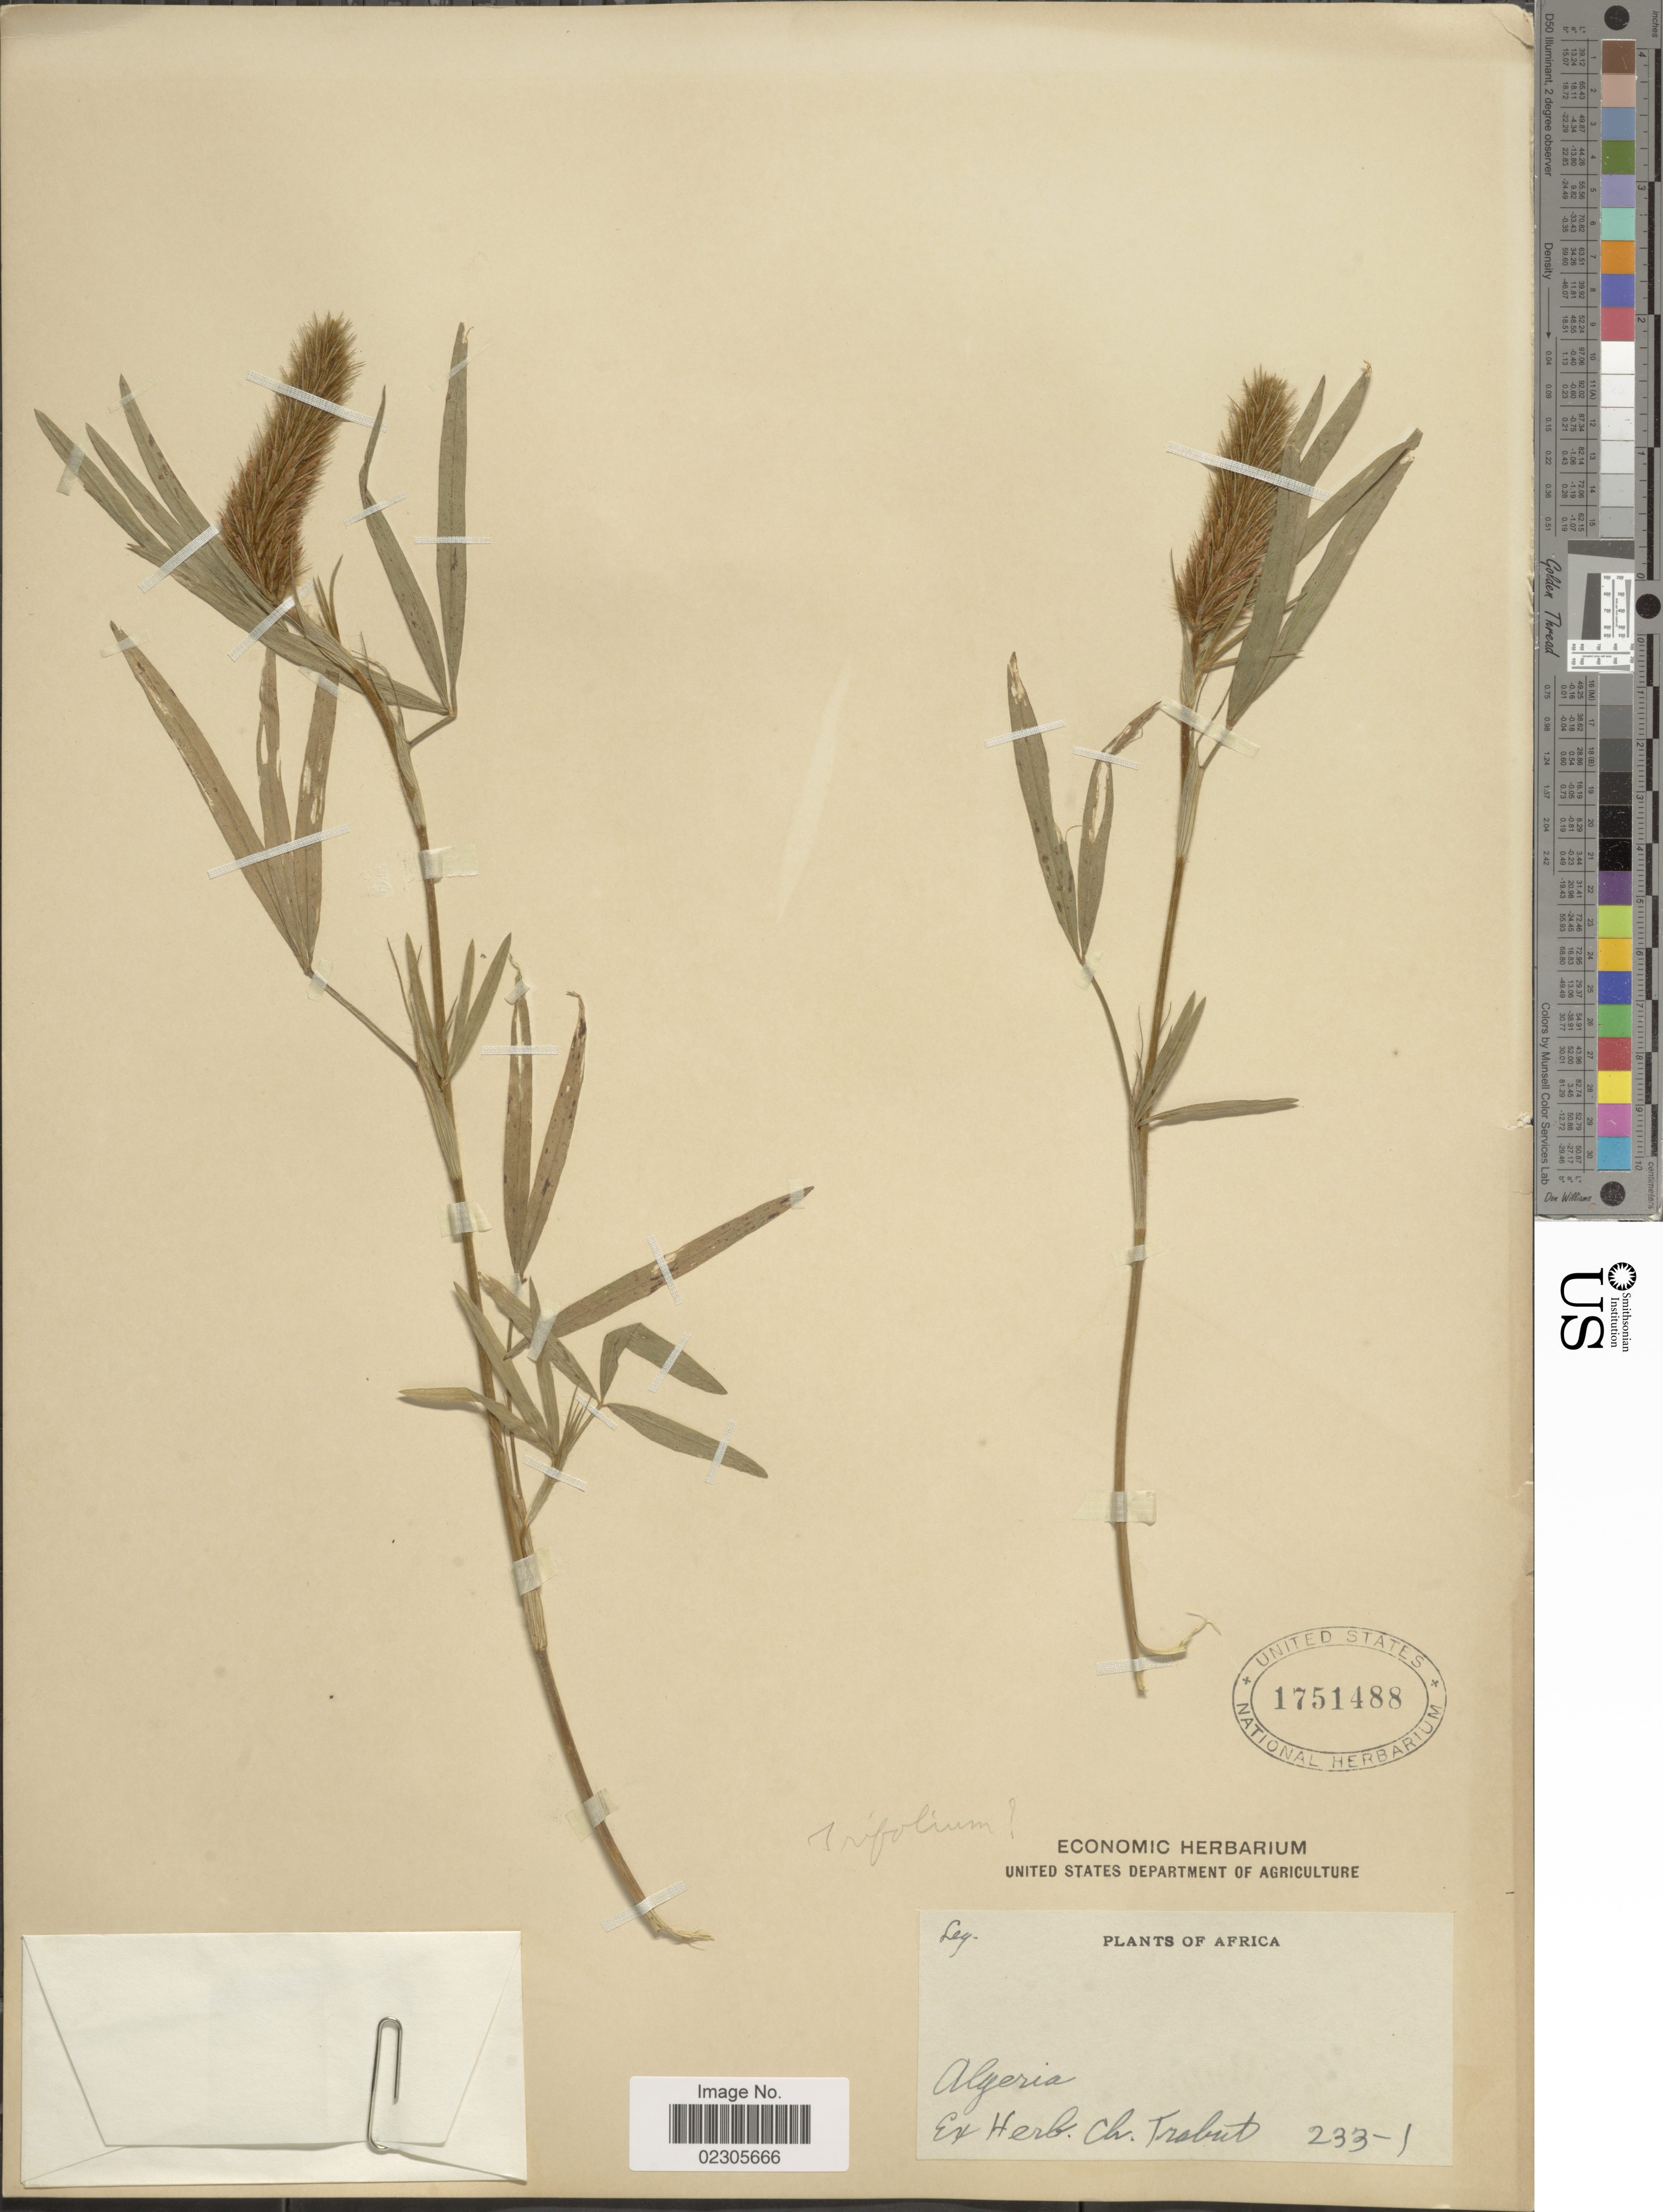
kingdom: Plantae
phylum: Tracheophyta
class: Magnoliopsida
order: Fabales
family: Fabaceae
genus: Trifolium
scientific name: Trifolium sp.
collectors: Ex herb. Ch. Trabut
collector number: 2331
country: Algeria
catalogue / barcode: US 1751488